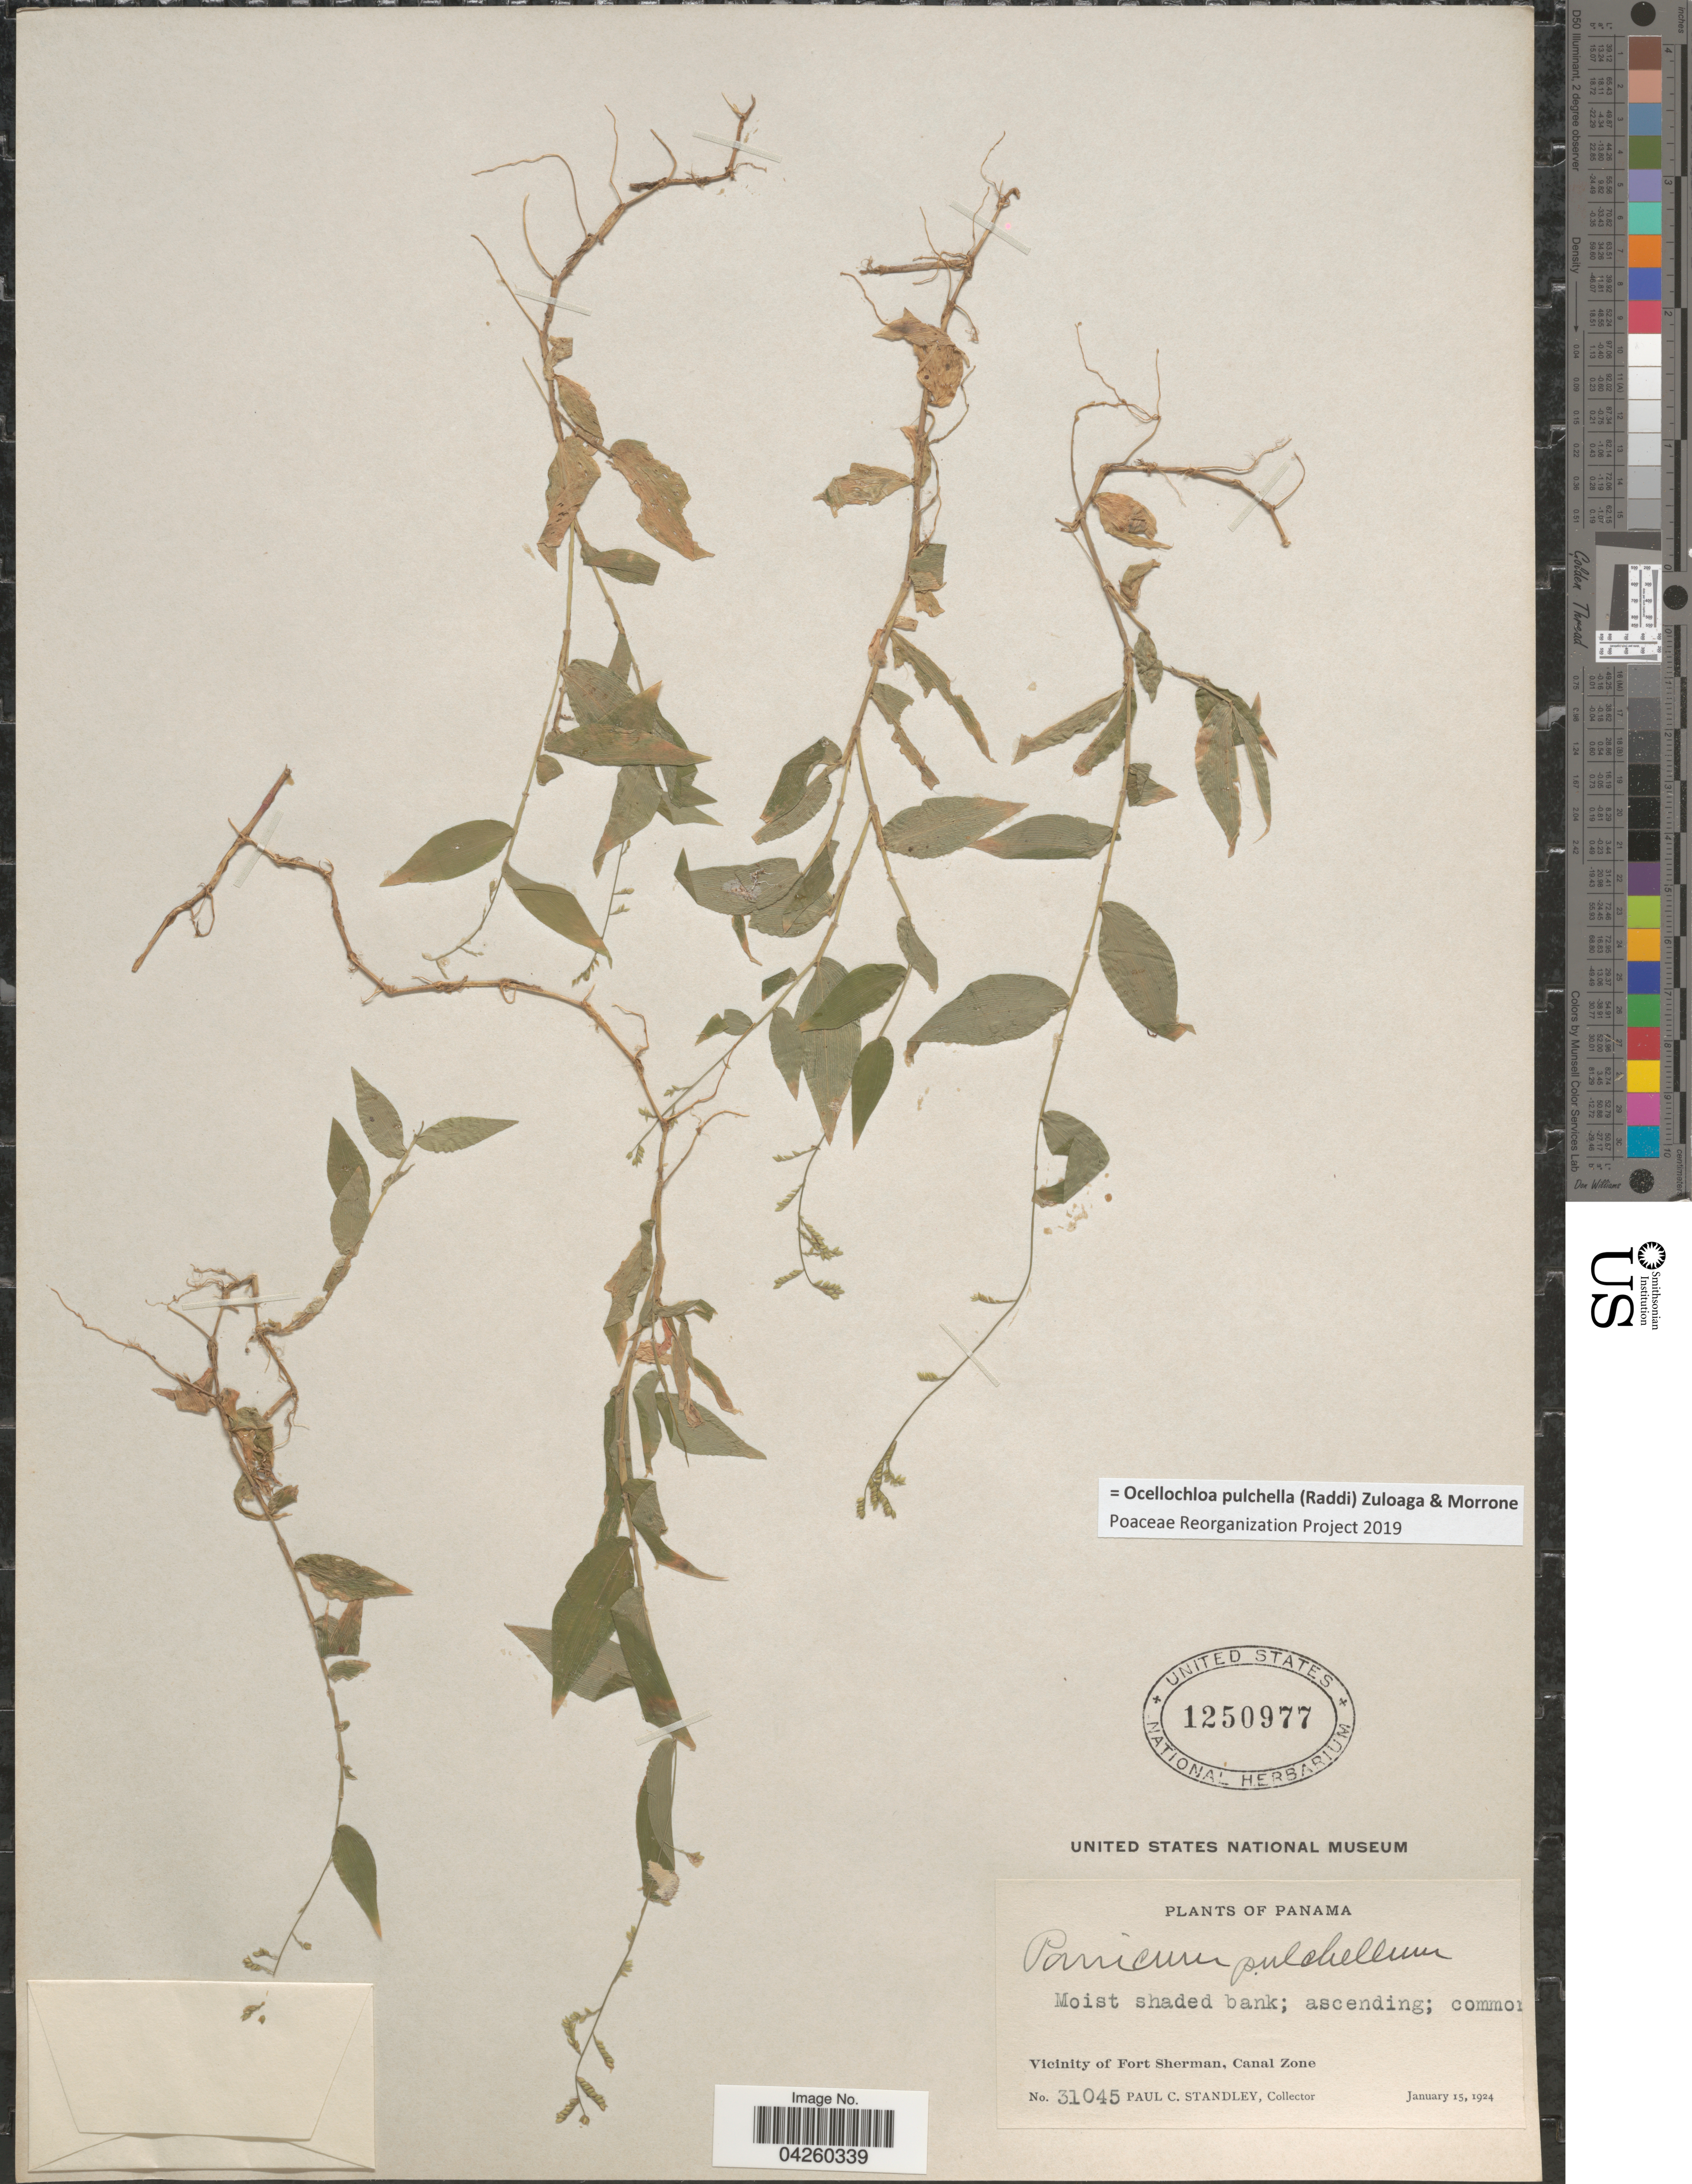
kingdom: Plantae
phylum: Tracheophyta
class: Liliopsida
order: Poales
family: Poaceae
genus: Ocellochloa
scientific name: Ocellochloa pulchella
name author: (Raddi) Zuloaga & Morrone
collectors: P. C. Standley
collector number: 31045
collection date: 1924-01-15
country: Panama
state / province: Colón / Panamá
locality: Vicinity of Fort Sherman, Canal Zone.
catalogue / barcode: US 1250977